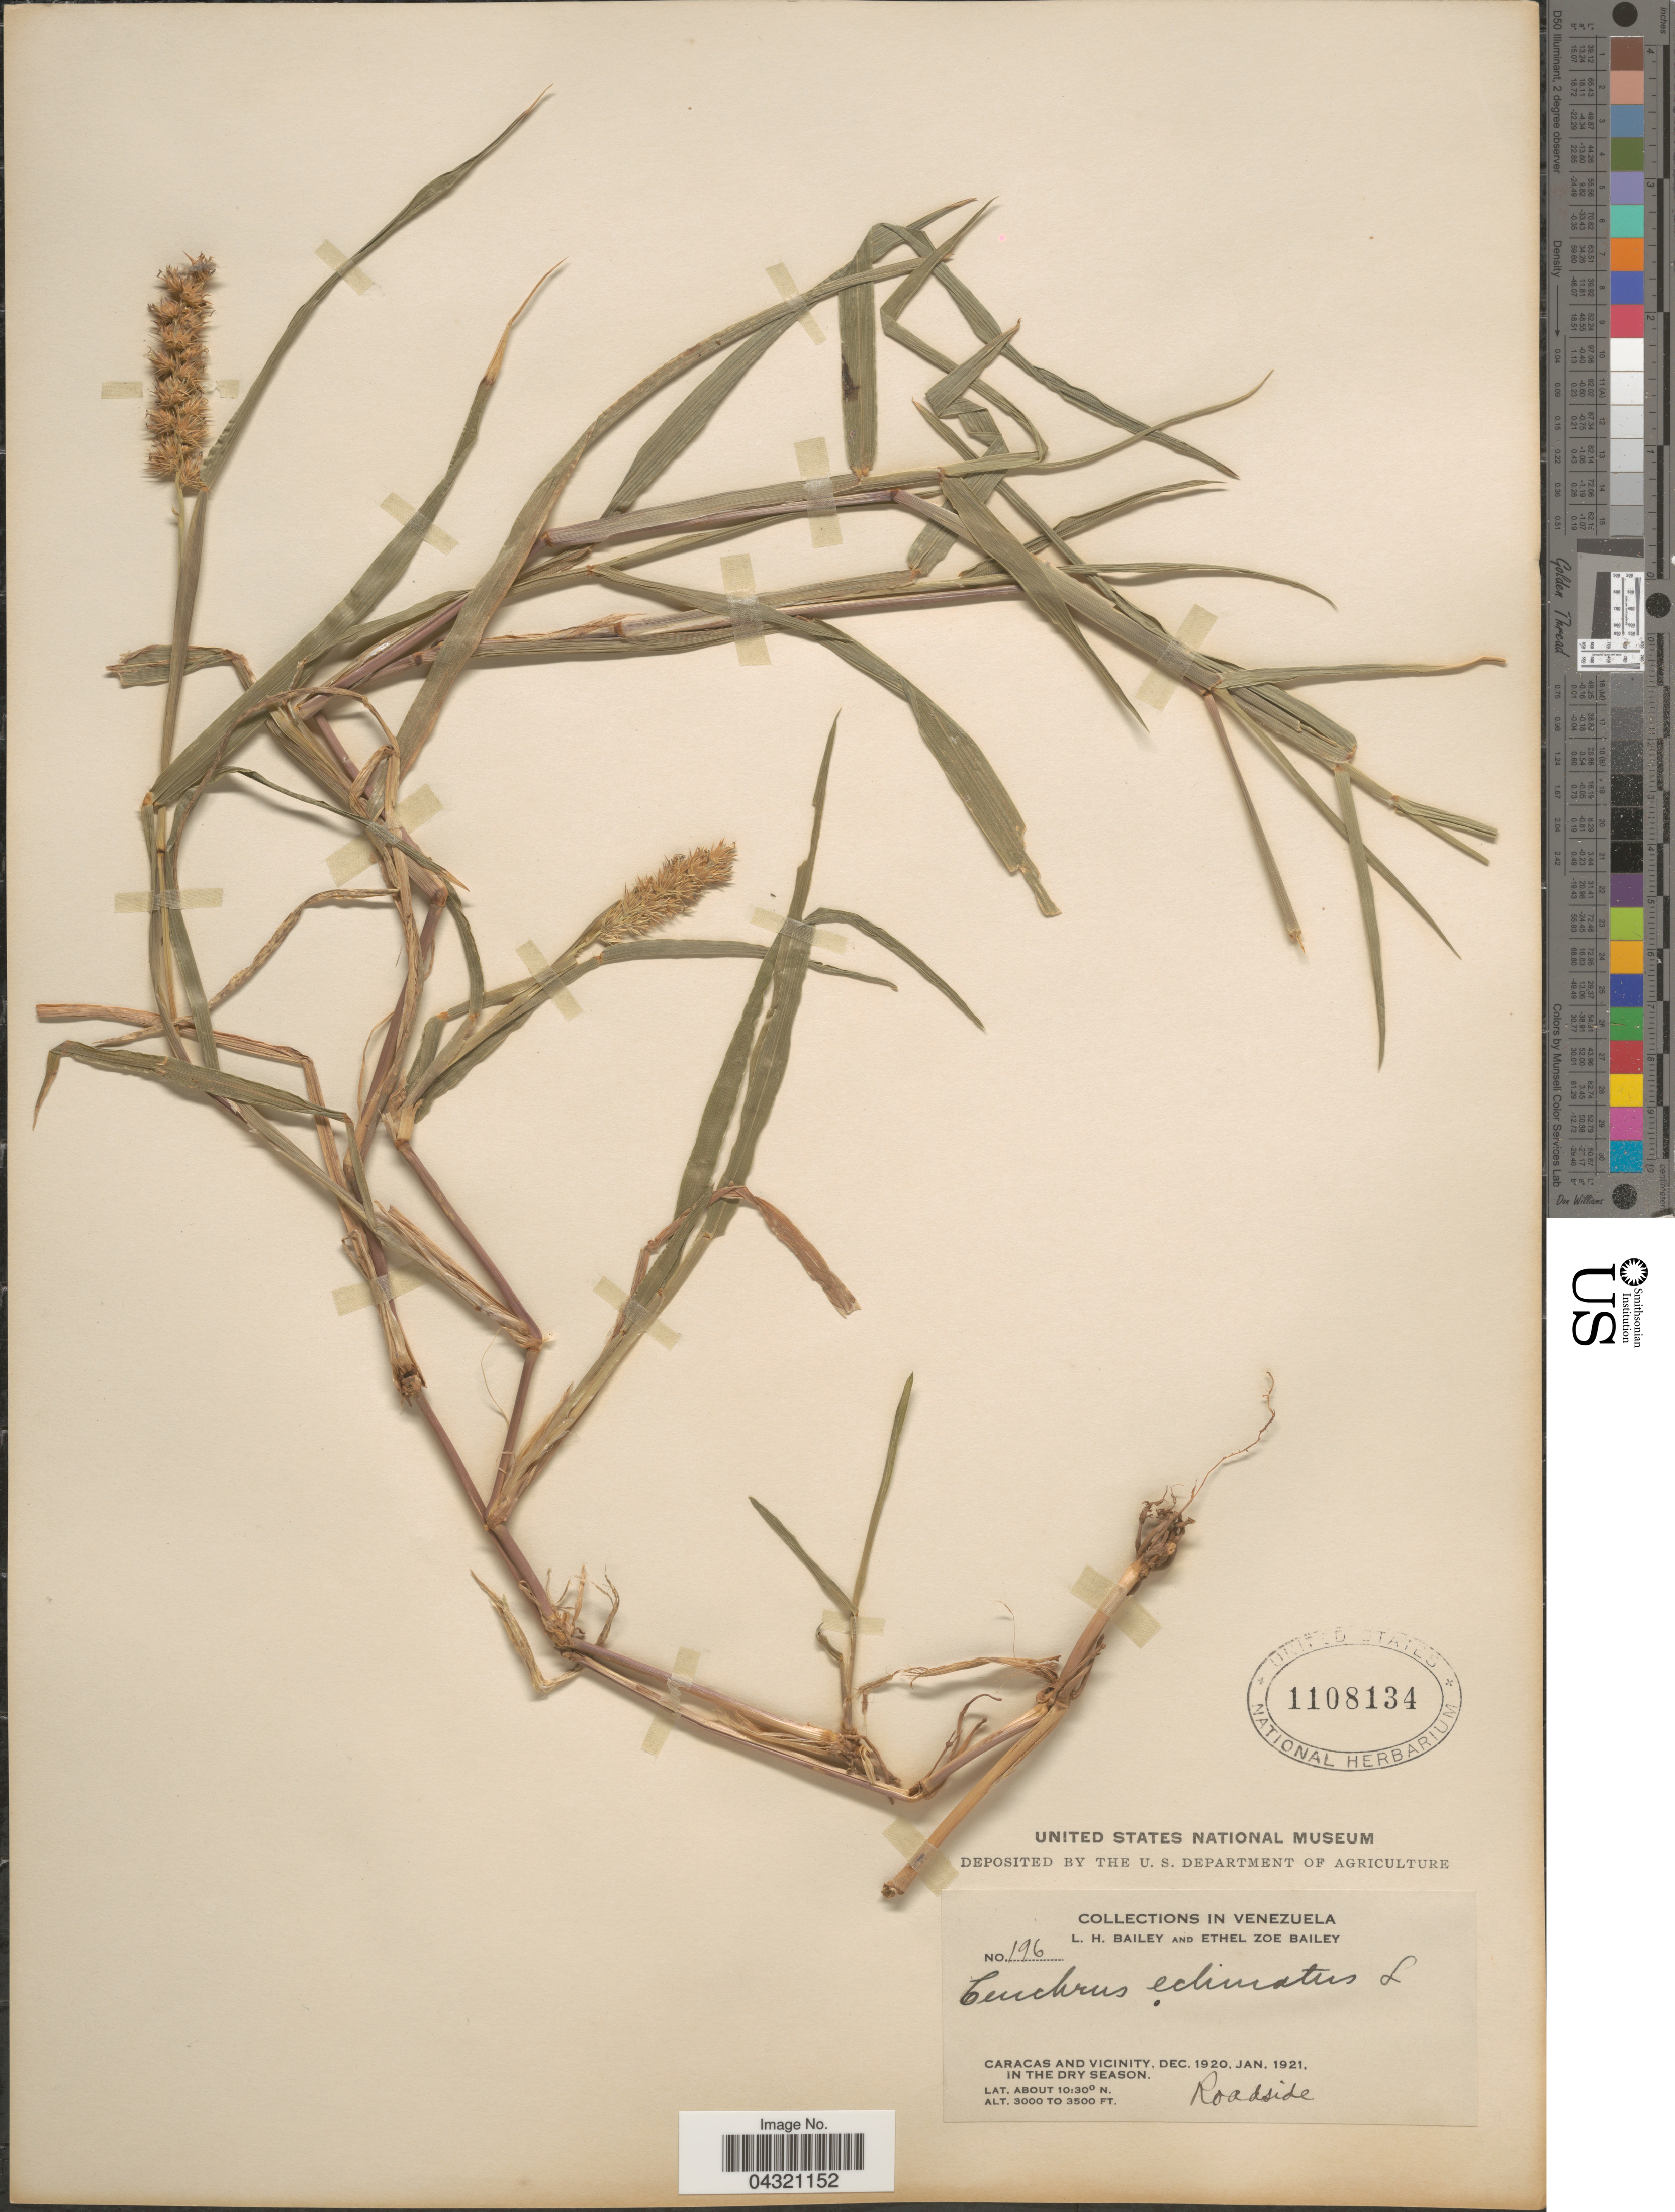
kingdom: Plantae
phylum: Tracheophyta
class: Liliopsida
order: Poales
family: Poaceae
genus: Cenchrus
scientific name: Cenchrus echinatus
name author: L.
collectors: L. H. Bailey & E. Z. Bailey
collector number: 196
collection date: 1920-12/1921-01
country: Venezuela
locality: Caracas and vicinity.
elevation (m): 914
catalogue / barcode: US 1108134